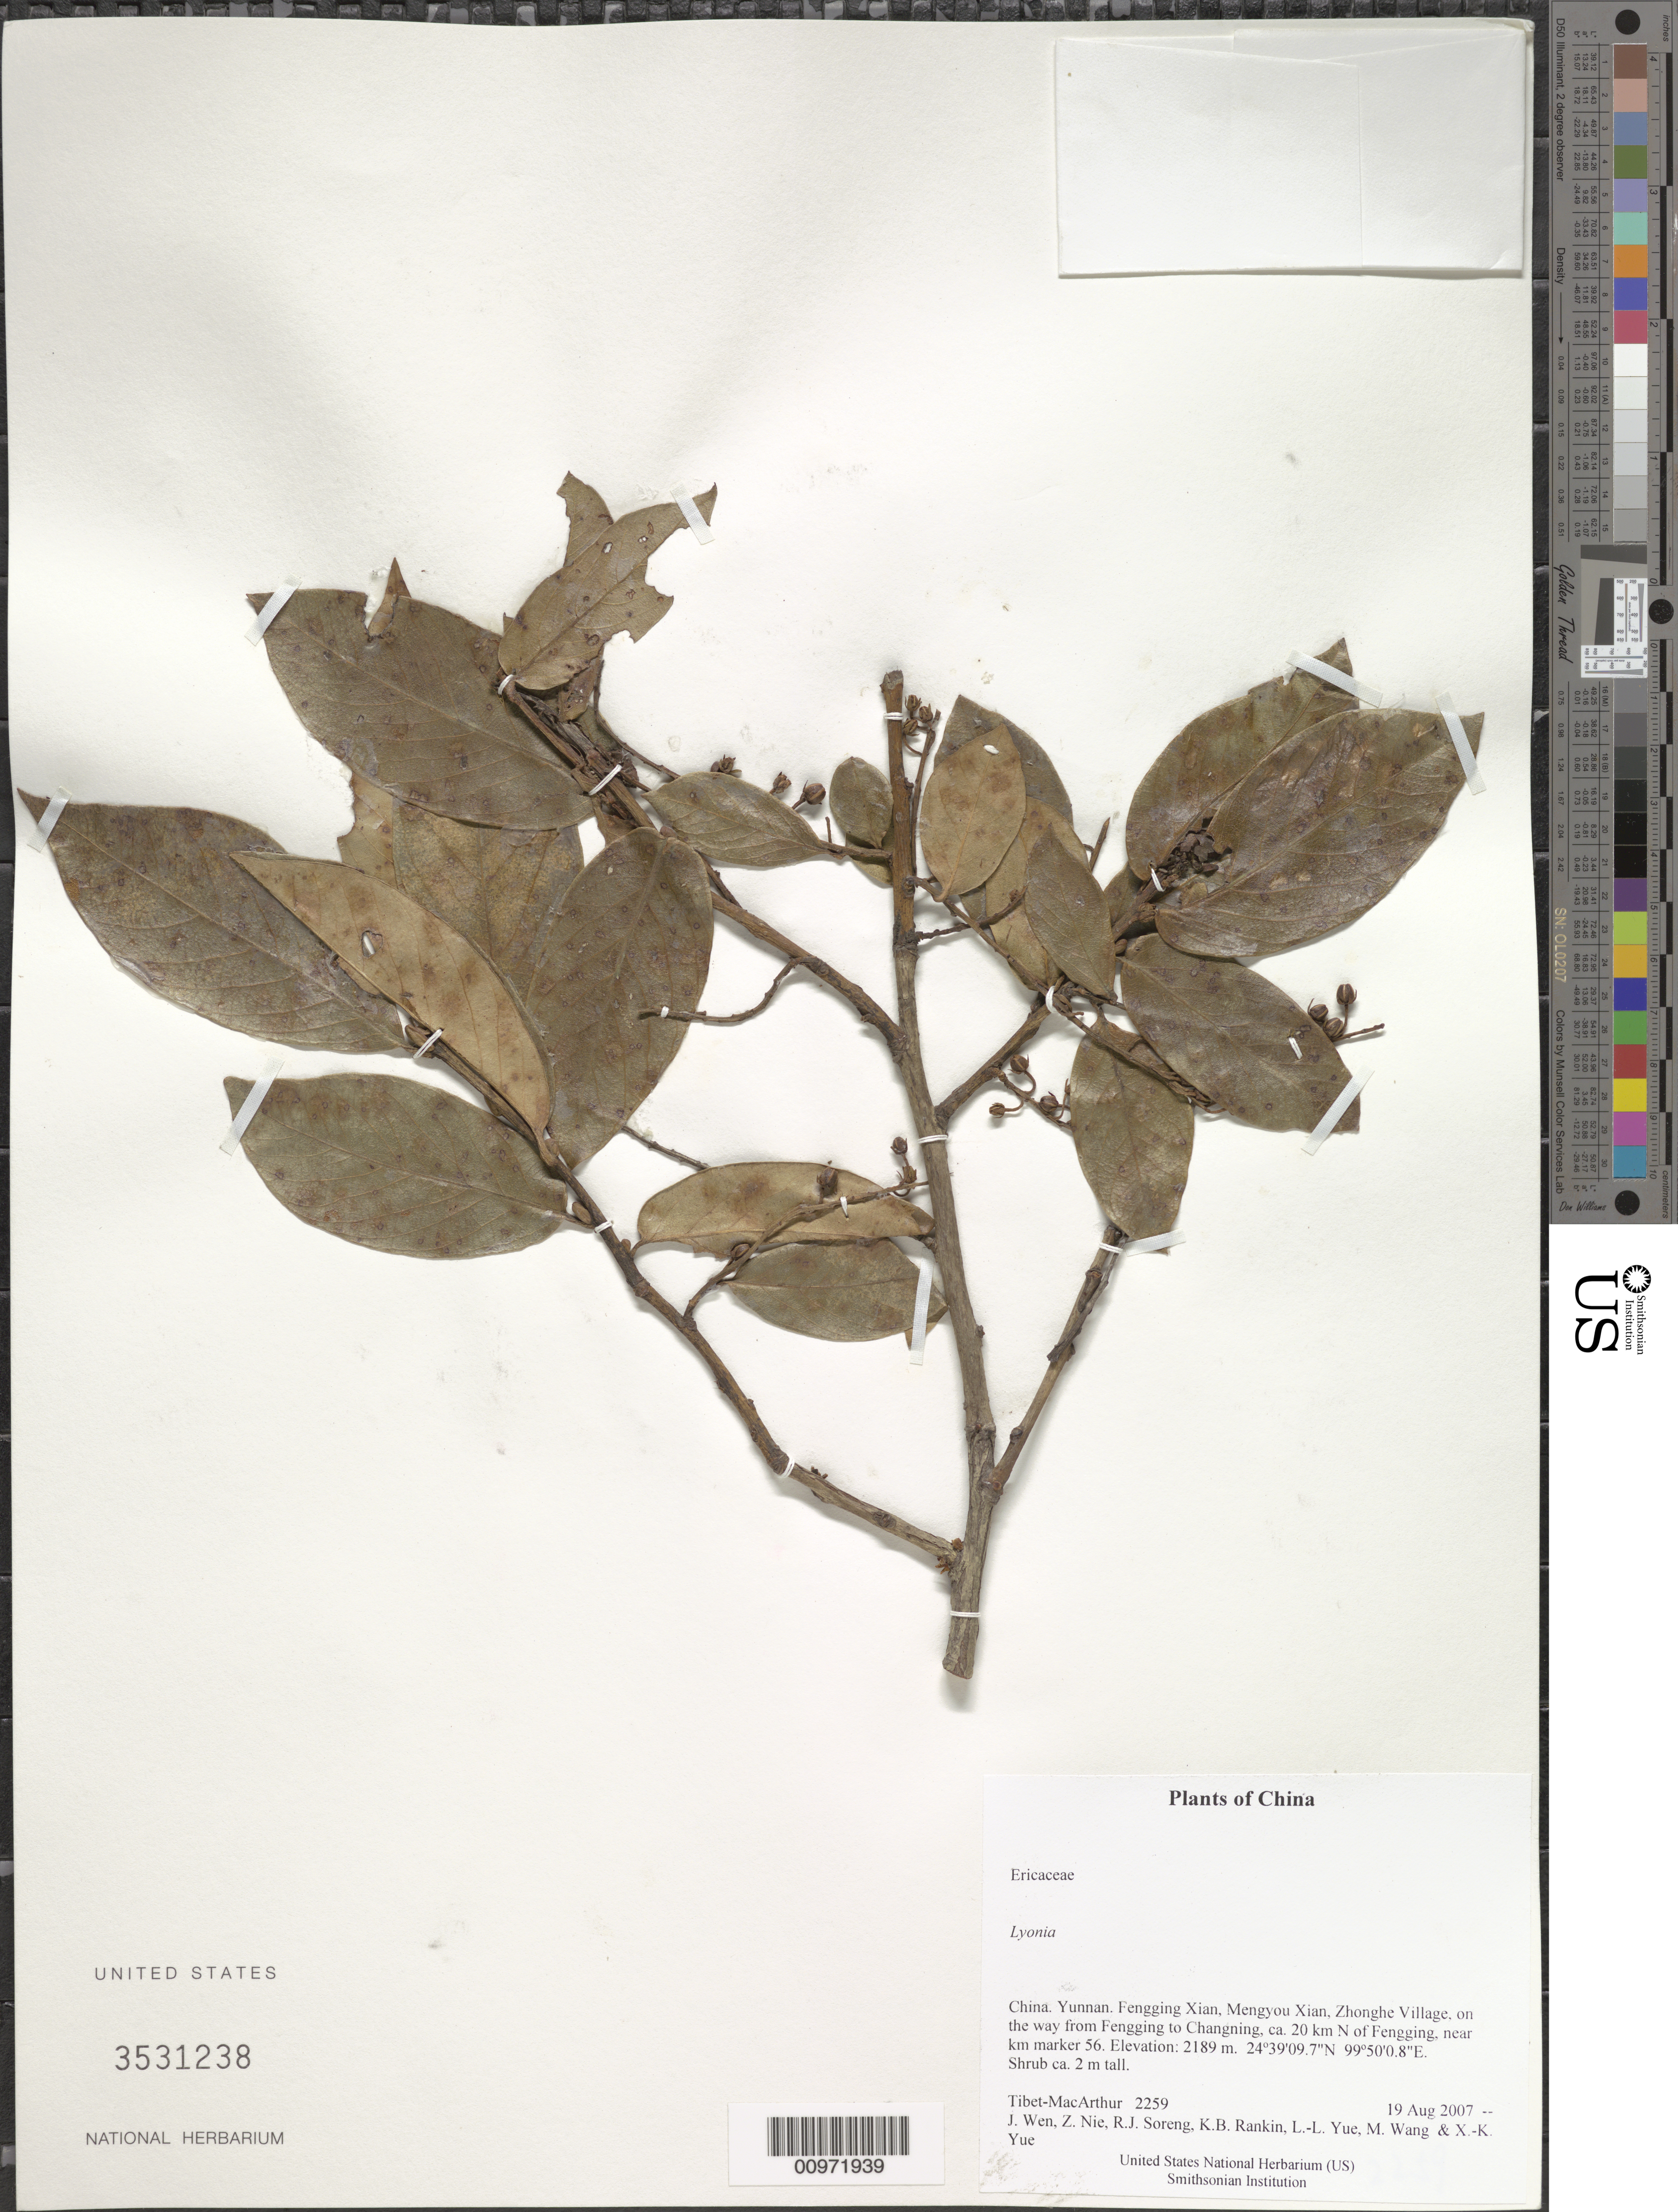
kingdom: Plantae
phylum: Tracheophyta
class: Magnoliopsida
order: Ericales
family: Ericaceae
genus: Lyonia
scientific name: Lyonia sp.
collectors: Tibet-MacArthur, J. Wen, Z. Nie, R. J. Soreng, K. Rankin, L. Yue, M. Wang & X. Yue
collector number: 2259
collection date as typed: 19 Aug 2007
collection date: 2007-08-19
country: China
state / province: Yunnan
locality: Fengging Xian, Mengyou Xian, Zhonghe Village, on the way from Fengging to Changning, ca. 20 km N of Fengging, near km marker 56.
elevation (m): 2189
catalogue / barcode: US 3531238